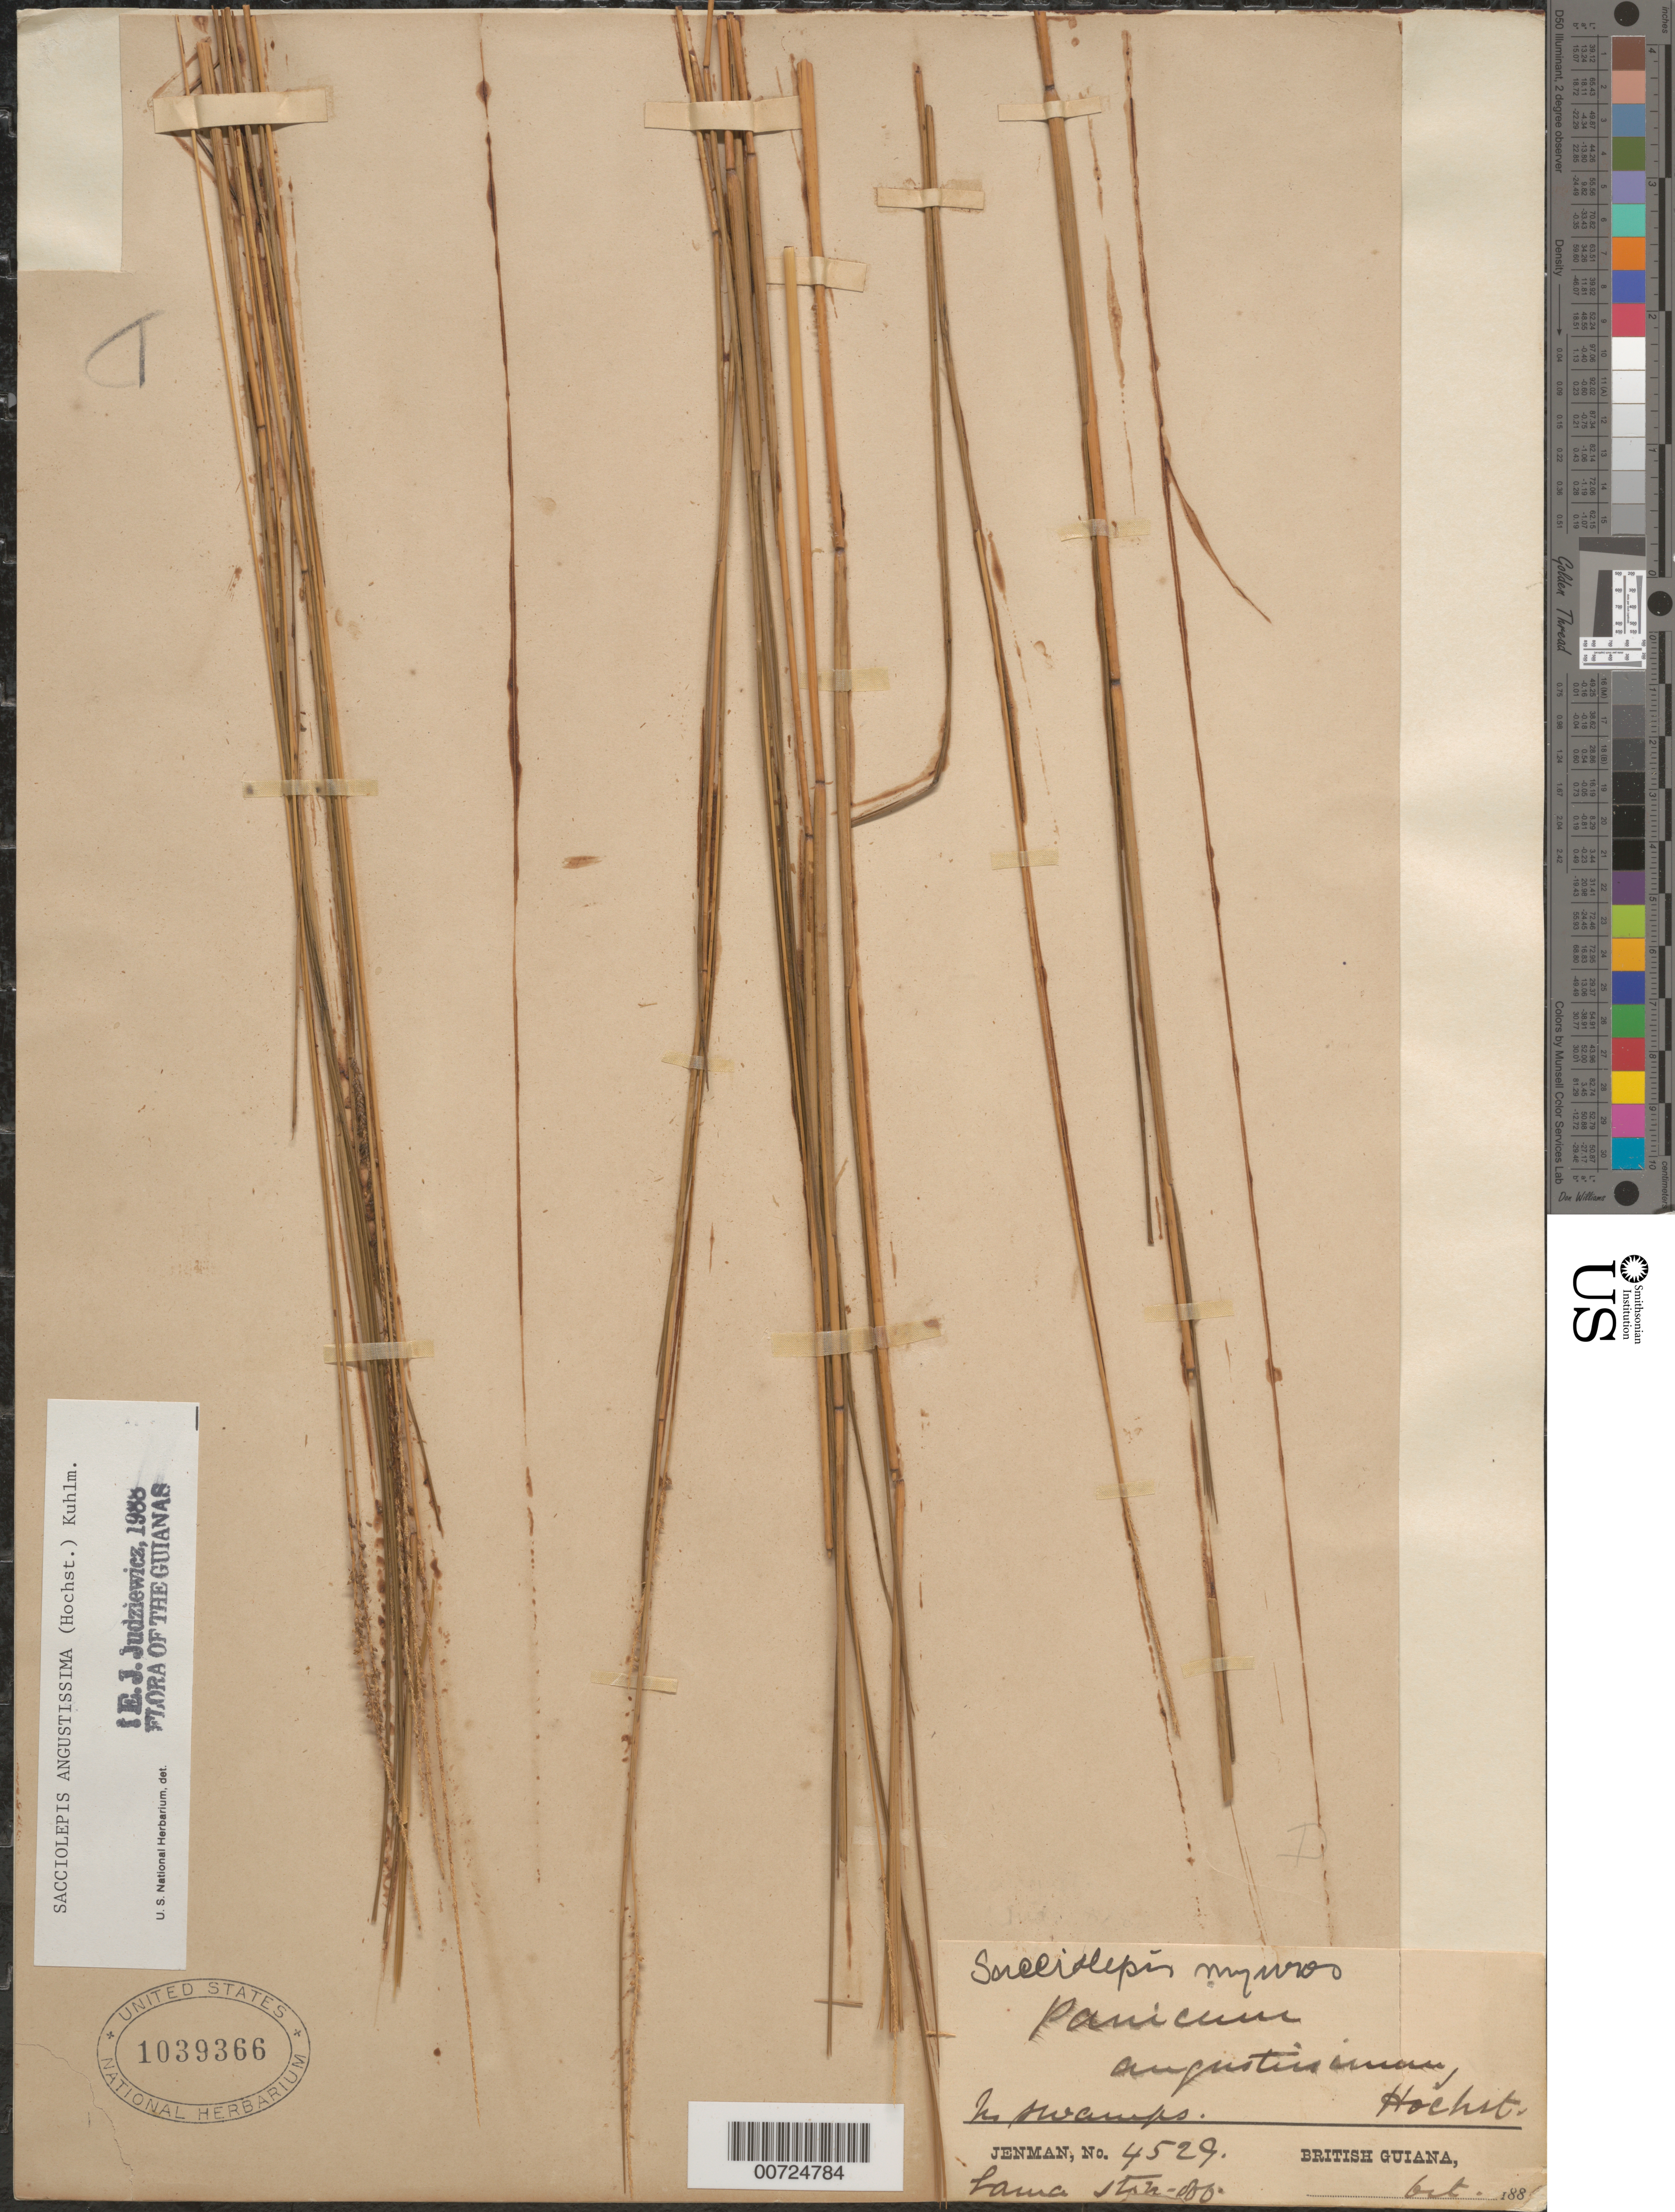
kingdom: Plantae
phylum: Tracheophyta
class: Liliopsida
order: Poales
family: Poaceae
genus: Sacciolepis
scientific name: Sacciolepis angustissima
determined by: Judziewicz, E. J.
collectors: G. S. Jenman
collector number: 4529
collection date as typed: October 188?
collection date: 1880-10/1889-10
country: Guyana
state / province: Demerara-Mahaica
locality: Lama Stop-off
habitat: In swamps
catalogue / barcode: US 1039366